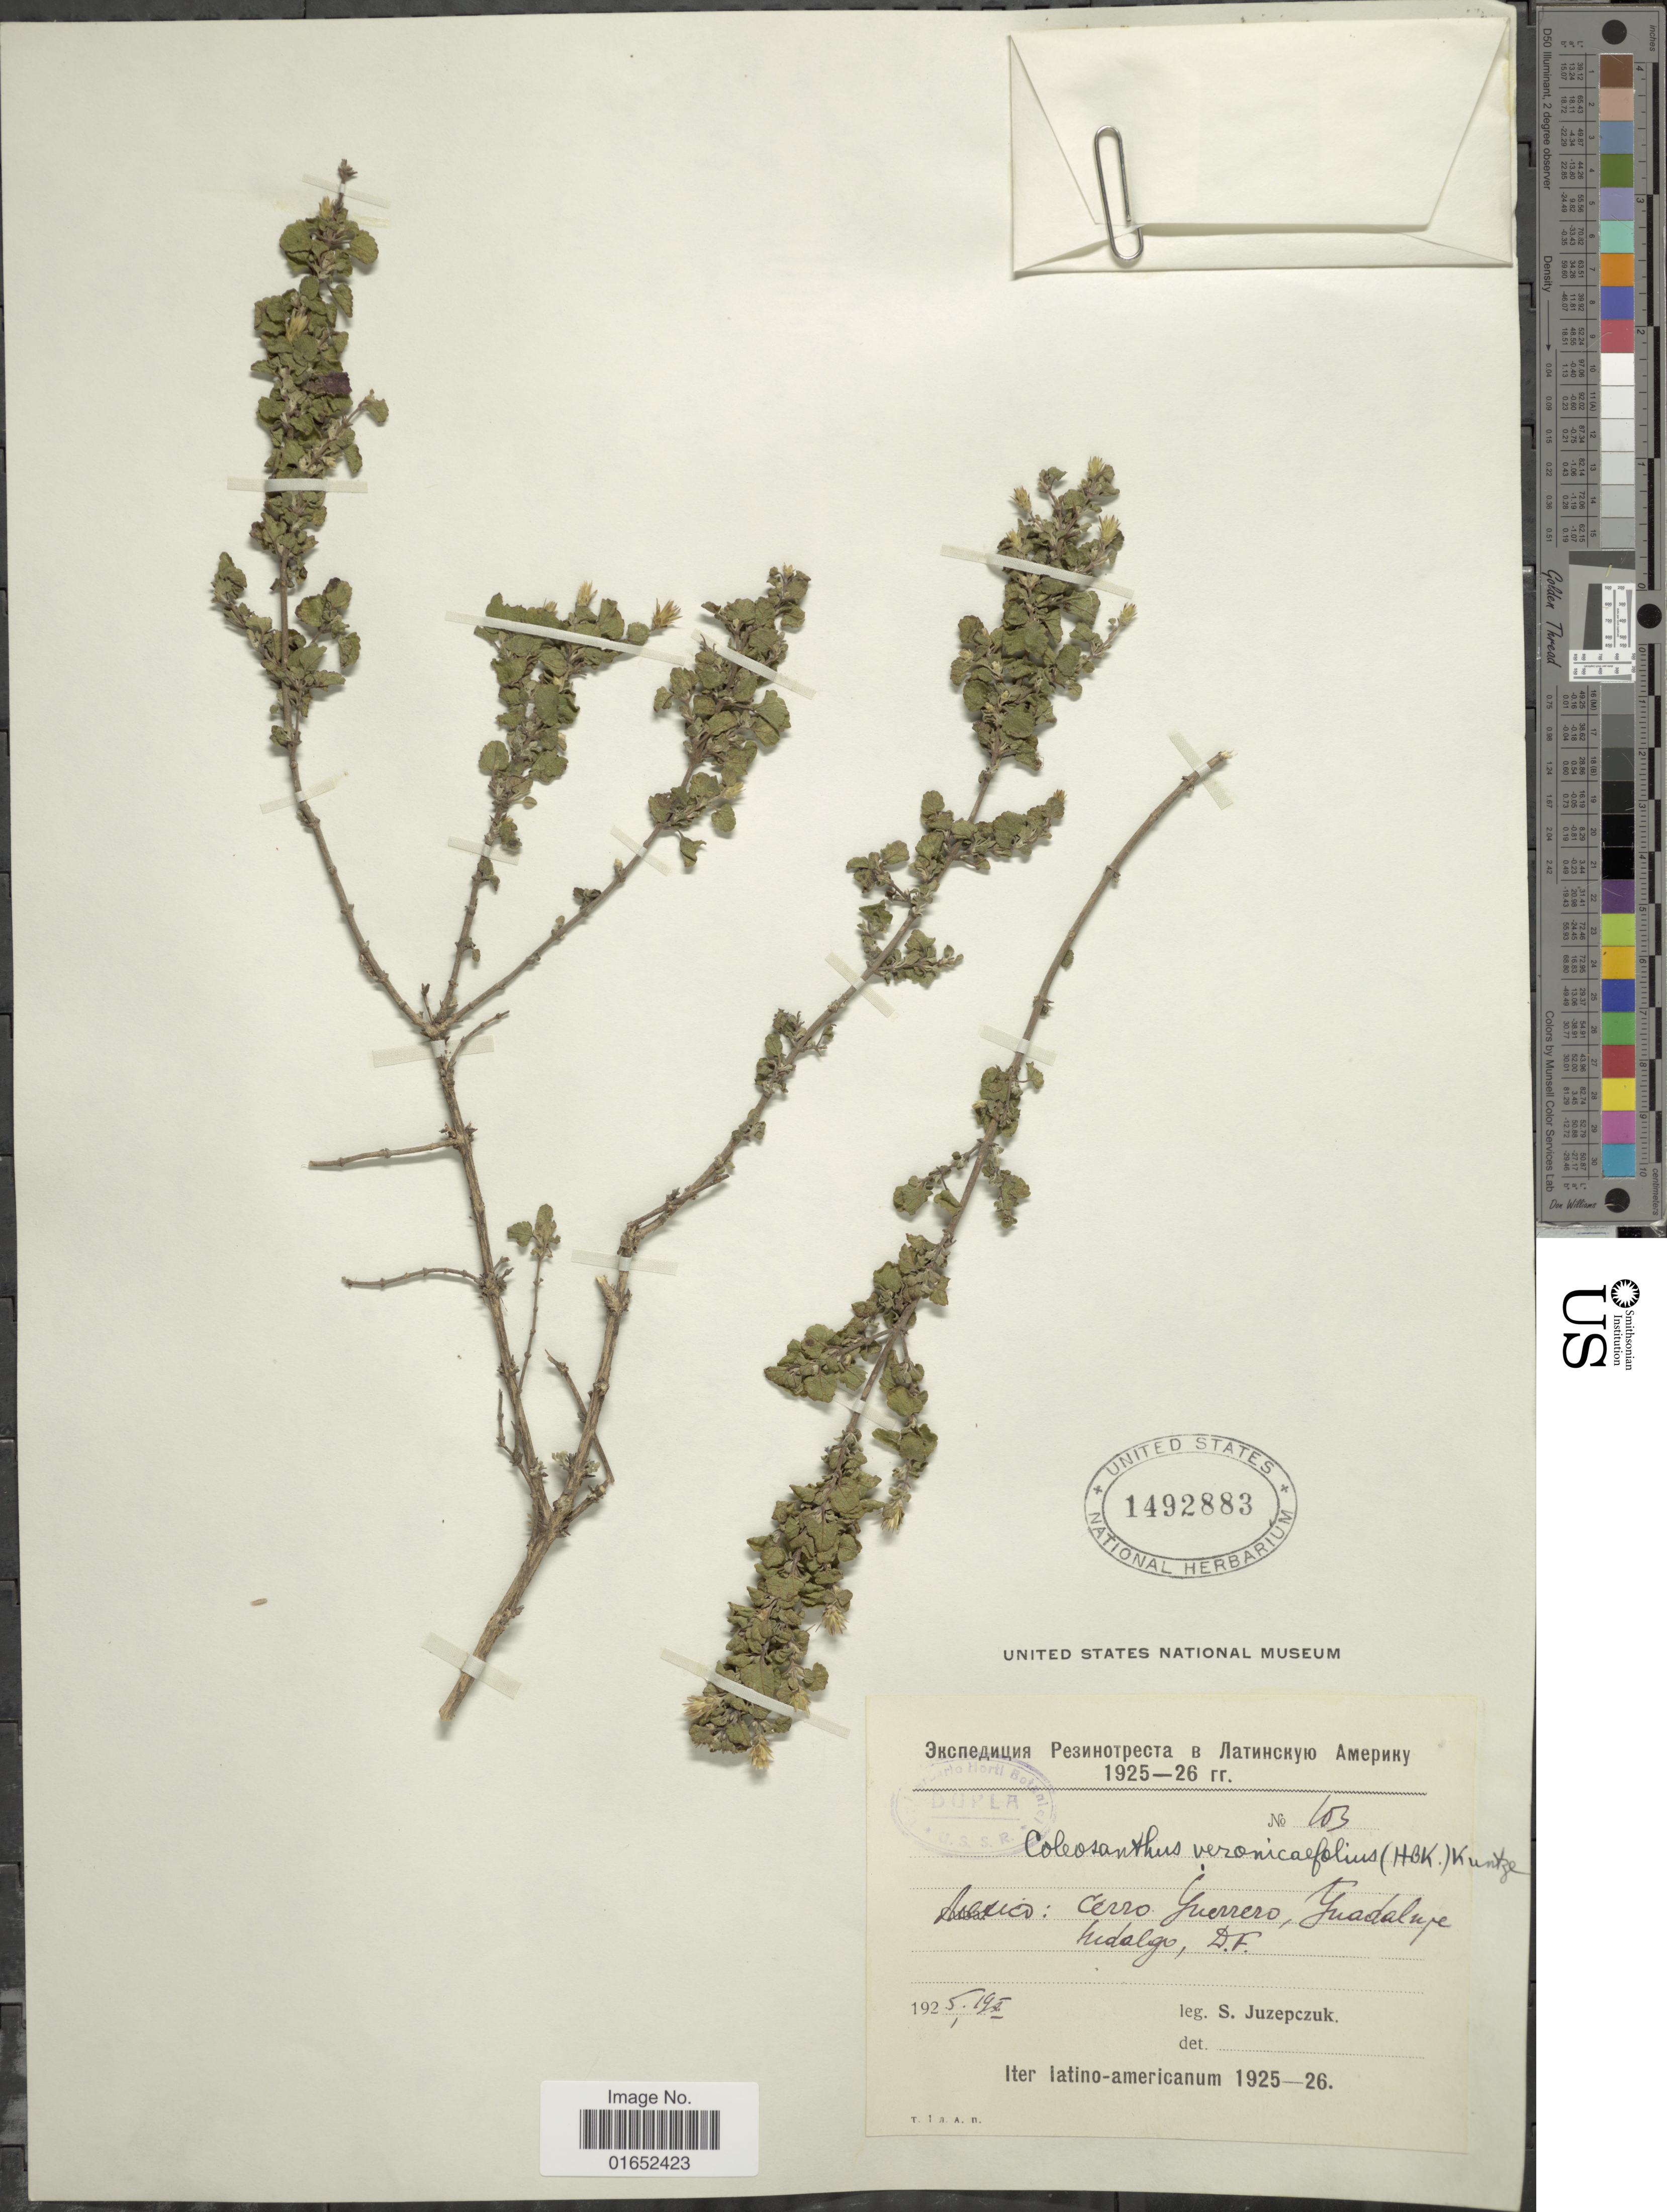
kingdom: Plantae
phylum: Tracheophyta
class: Magnoliopsida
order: Asterales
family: Asteraceae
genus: Brickellia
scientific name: Brickellia veronicaefolia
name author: (Kunth) A. Gray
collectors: S. V. Juzepczuk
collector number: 103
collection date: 1925-01-19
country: Mexico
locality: Cerro Guerrero, Guadalupe Hidalgo, D.F.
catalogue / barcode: US 1492883